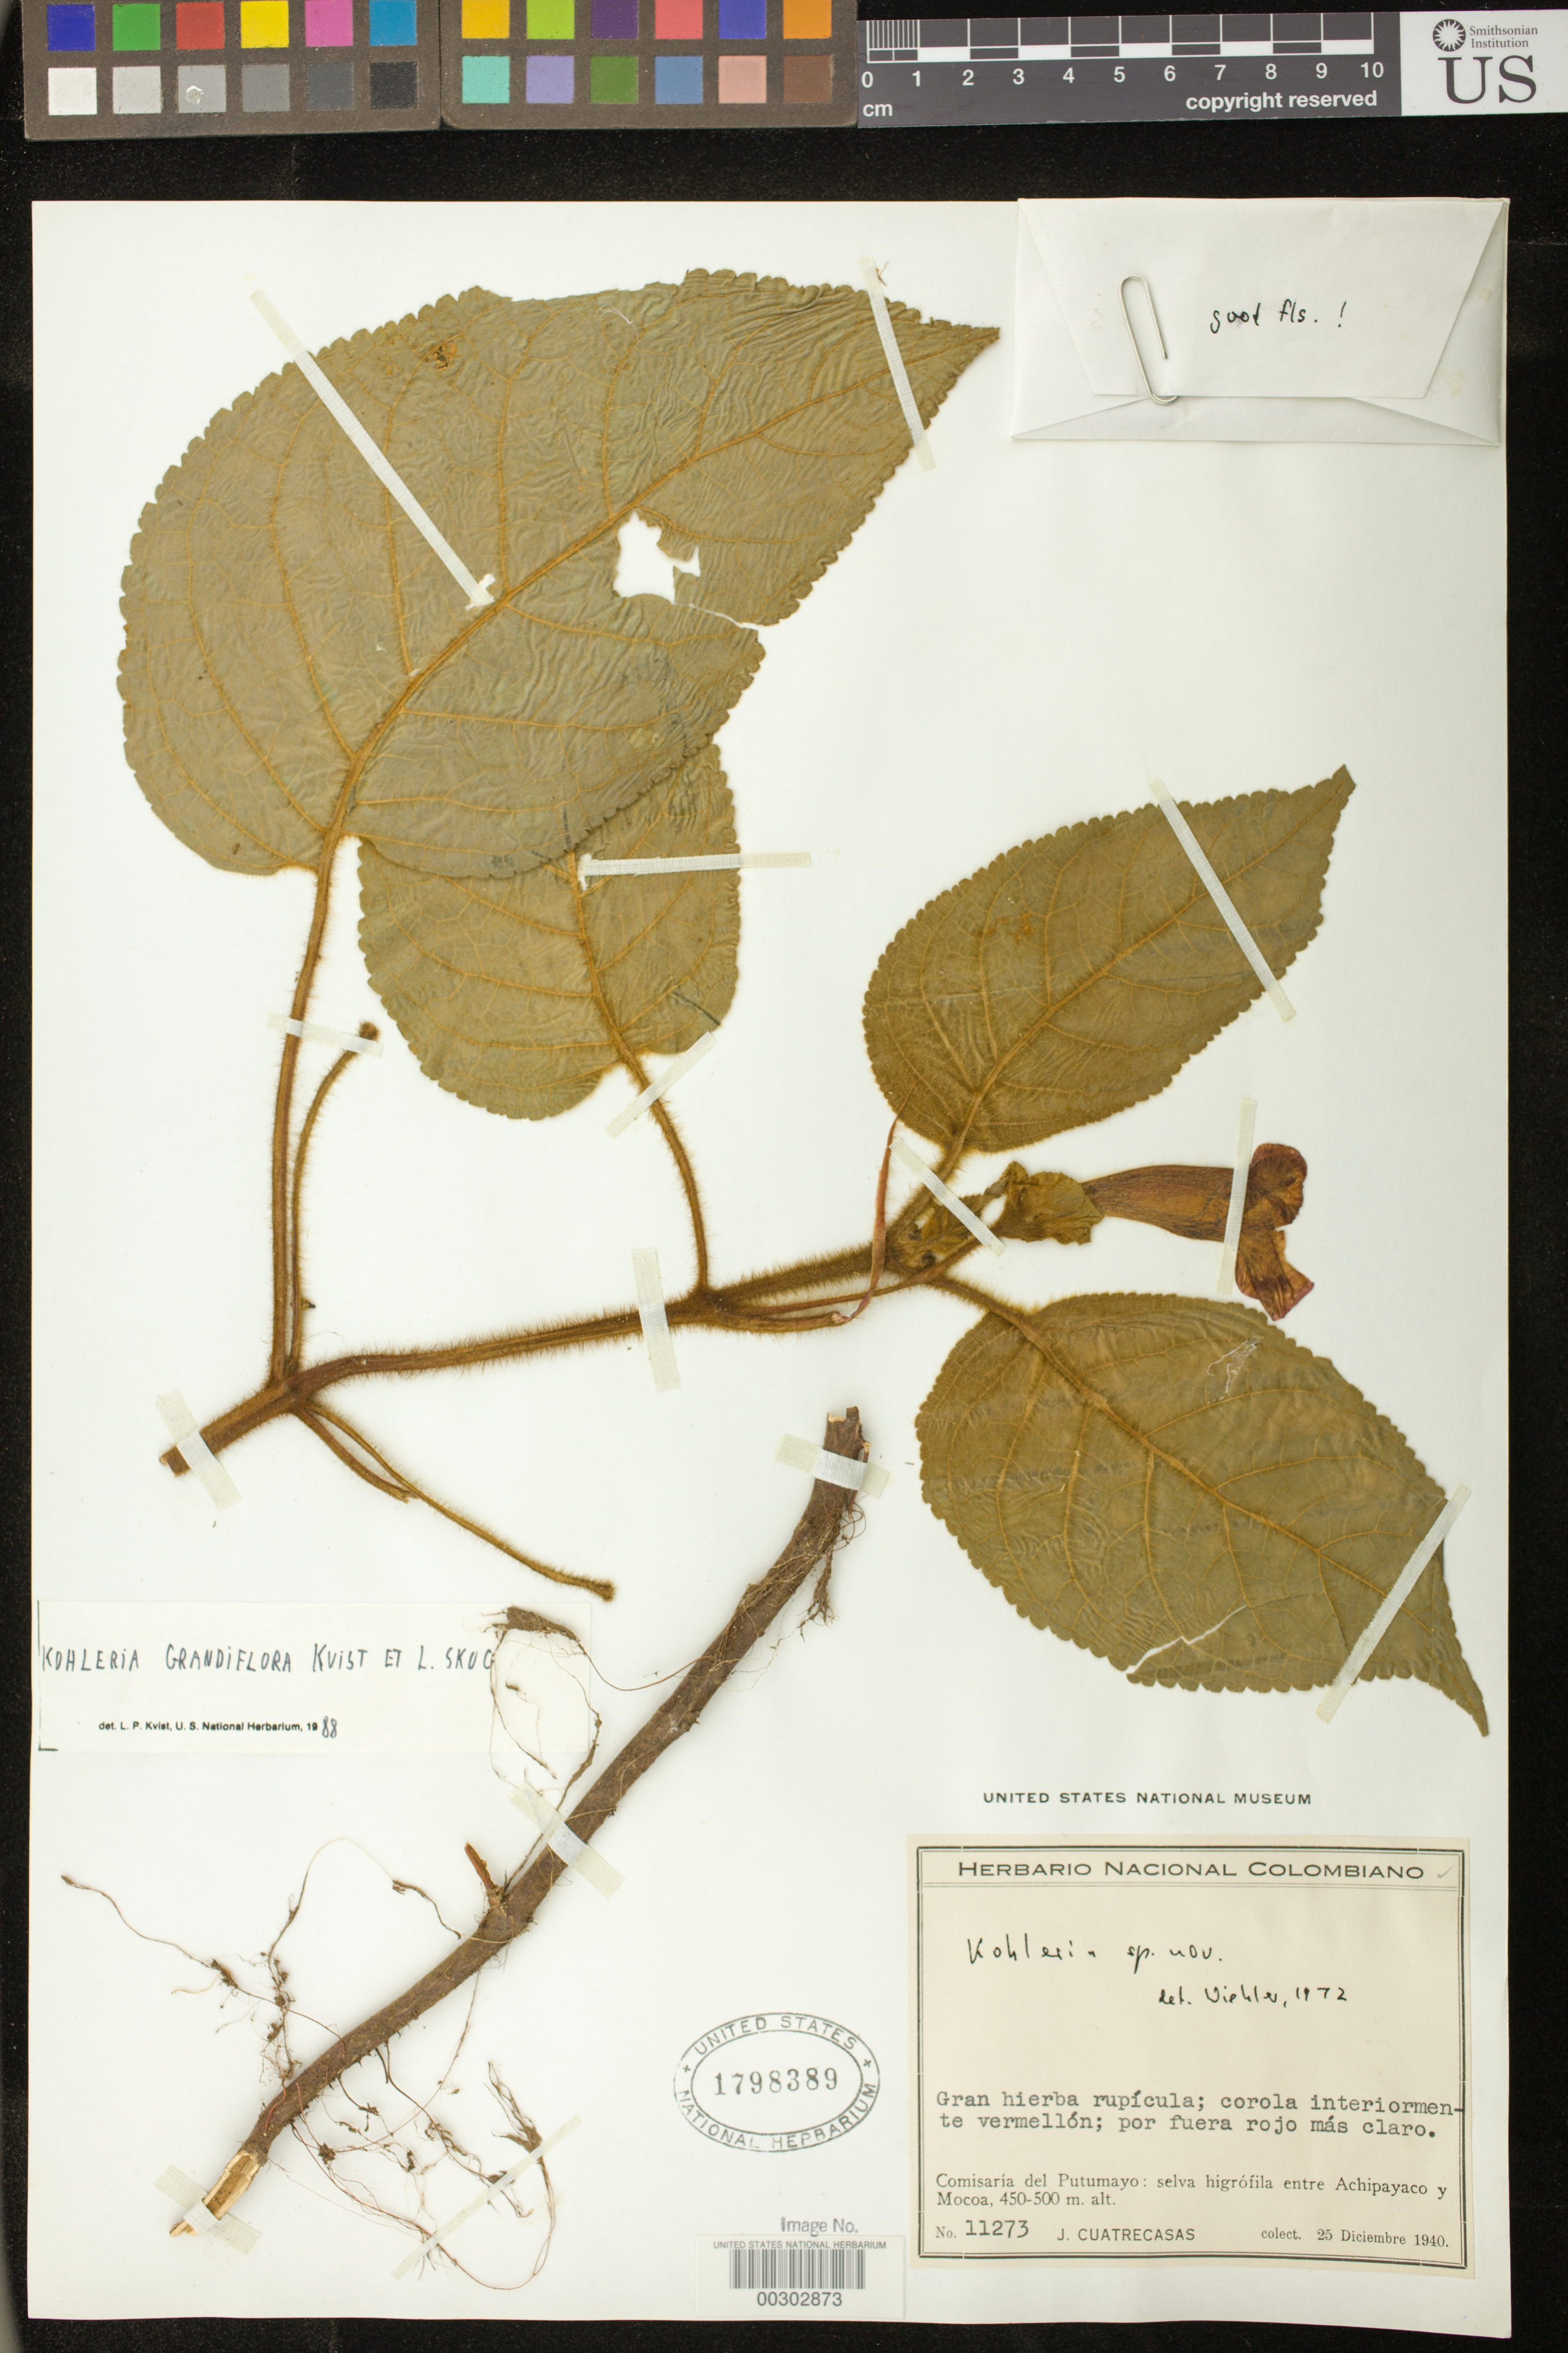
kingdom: Plantae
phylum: Tracheophyta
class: Magnoliopsida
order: Lamiales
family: Gesneriaceae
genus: Kohleria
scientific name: Kohleria grandiflora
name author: L.P. Kvist & L.E. Skog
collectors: J. Cuatrecasas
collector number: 11273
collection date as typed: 25 Dec 1940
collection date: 1940-12-25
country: Colombia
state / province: Putumayo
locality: Between Achipayaco and Mocoa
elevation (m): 450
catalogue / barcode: US 1798389